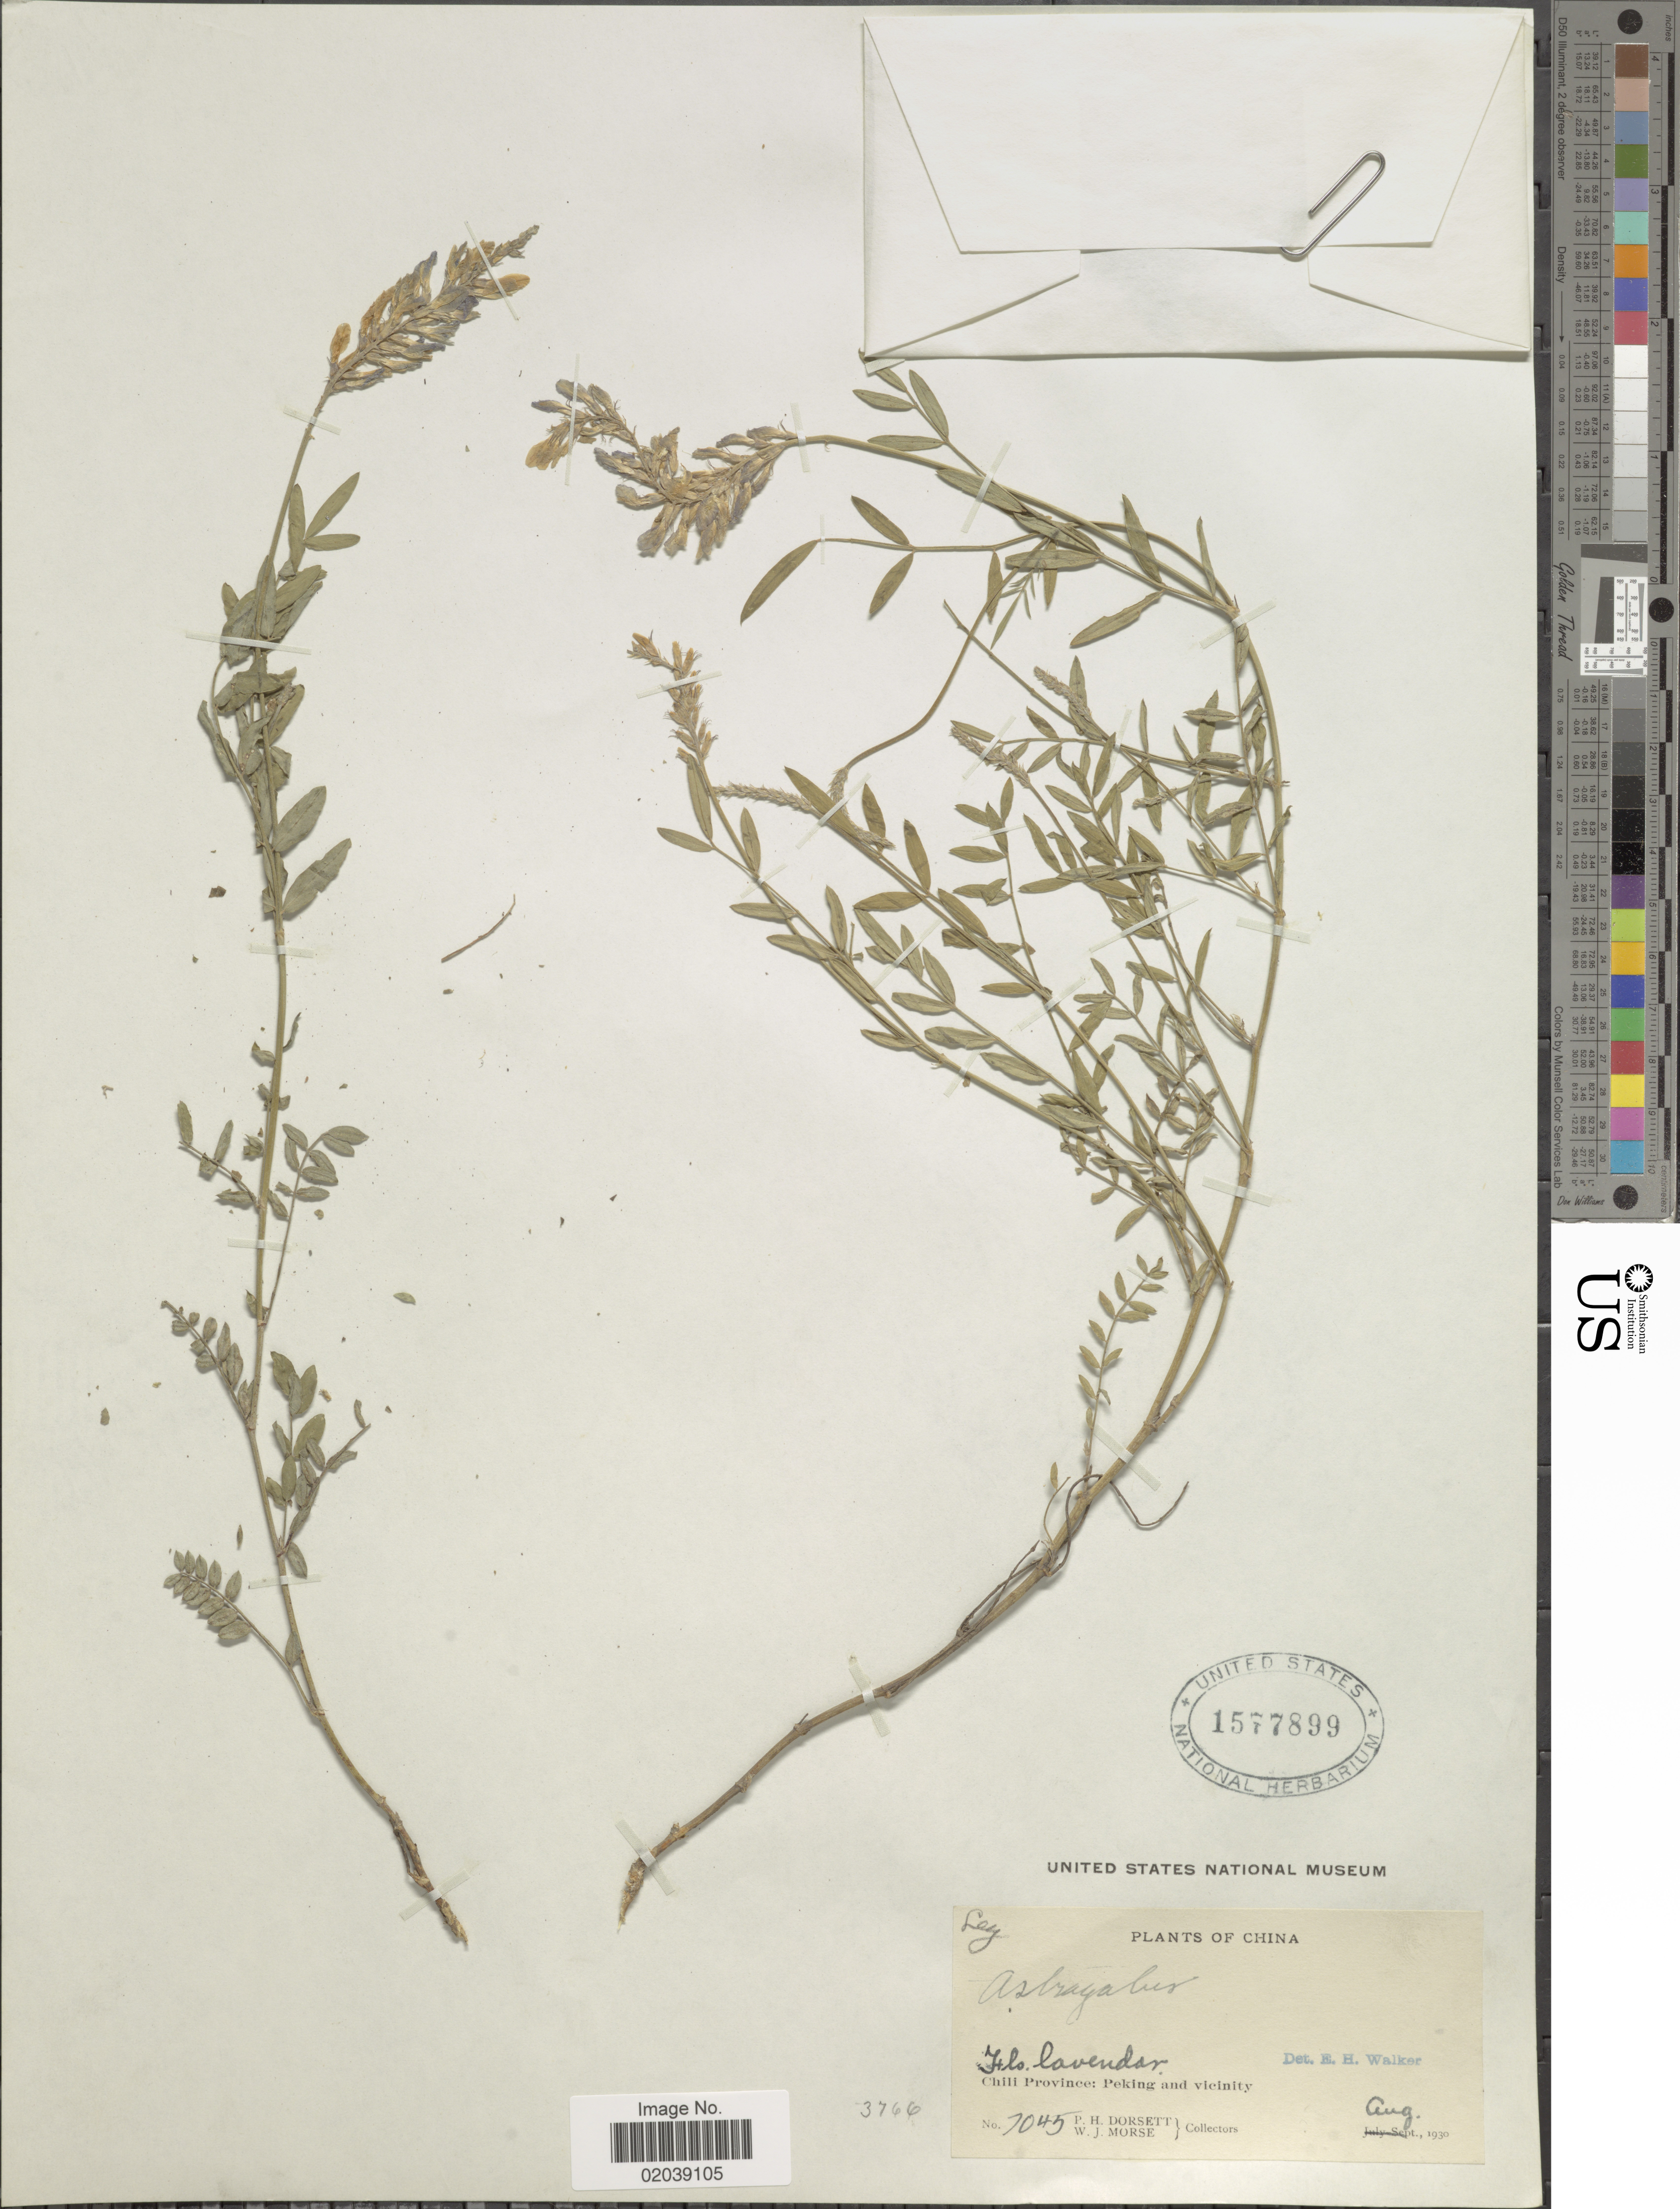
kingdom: Plantae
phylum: Tracheophyta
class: Magnoliopsida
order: Fabales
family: Fabaceae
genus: Astragalus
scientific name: Astragalus sp.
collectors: P. H. Dorsett & W. J. Morse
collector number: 7045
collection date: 1930-08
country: China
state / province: Beijing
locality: Chili Province: Peking and vicinity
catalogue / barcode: US 1577899